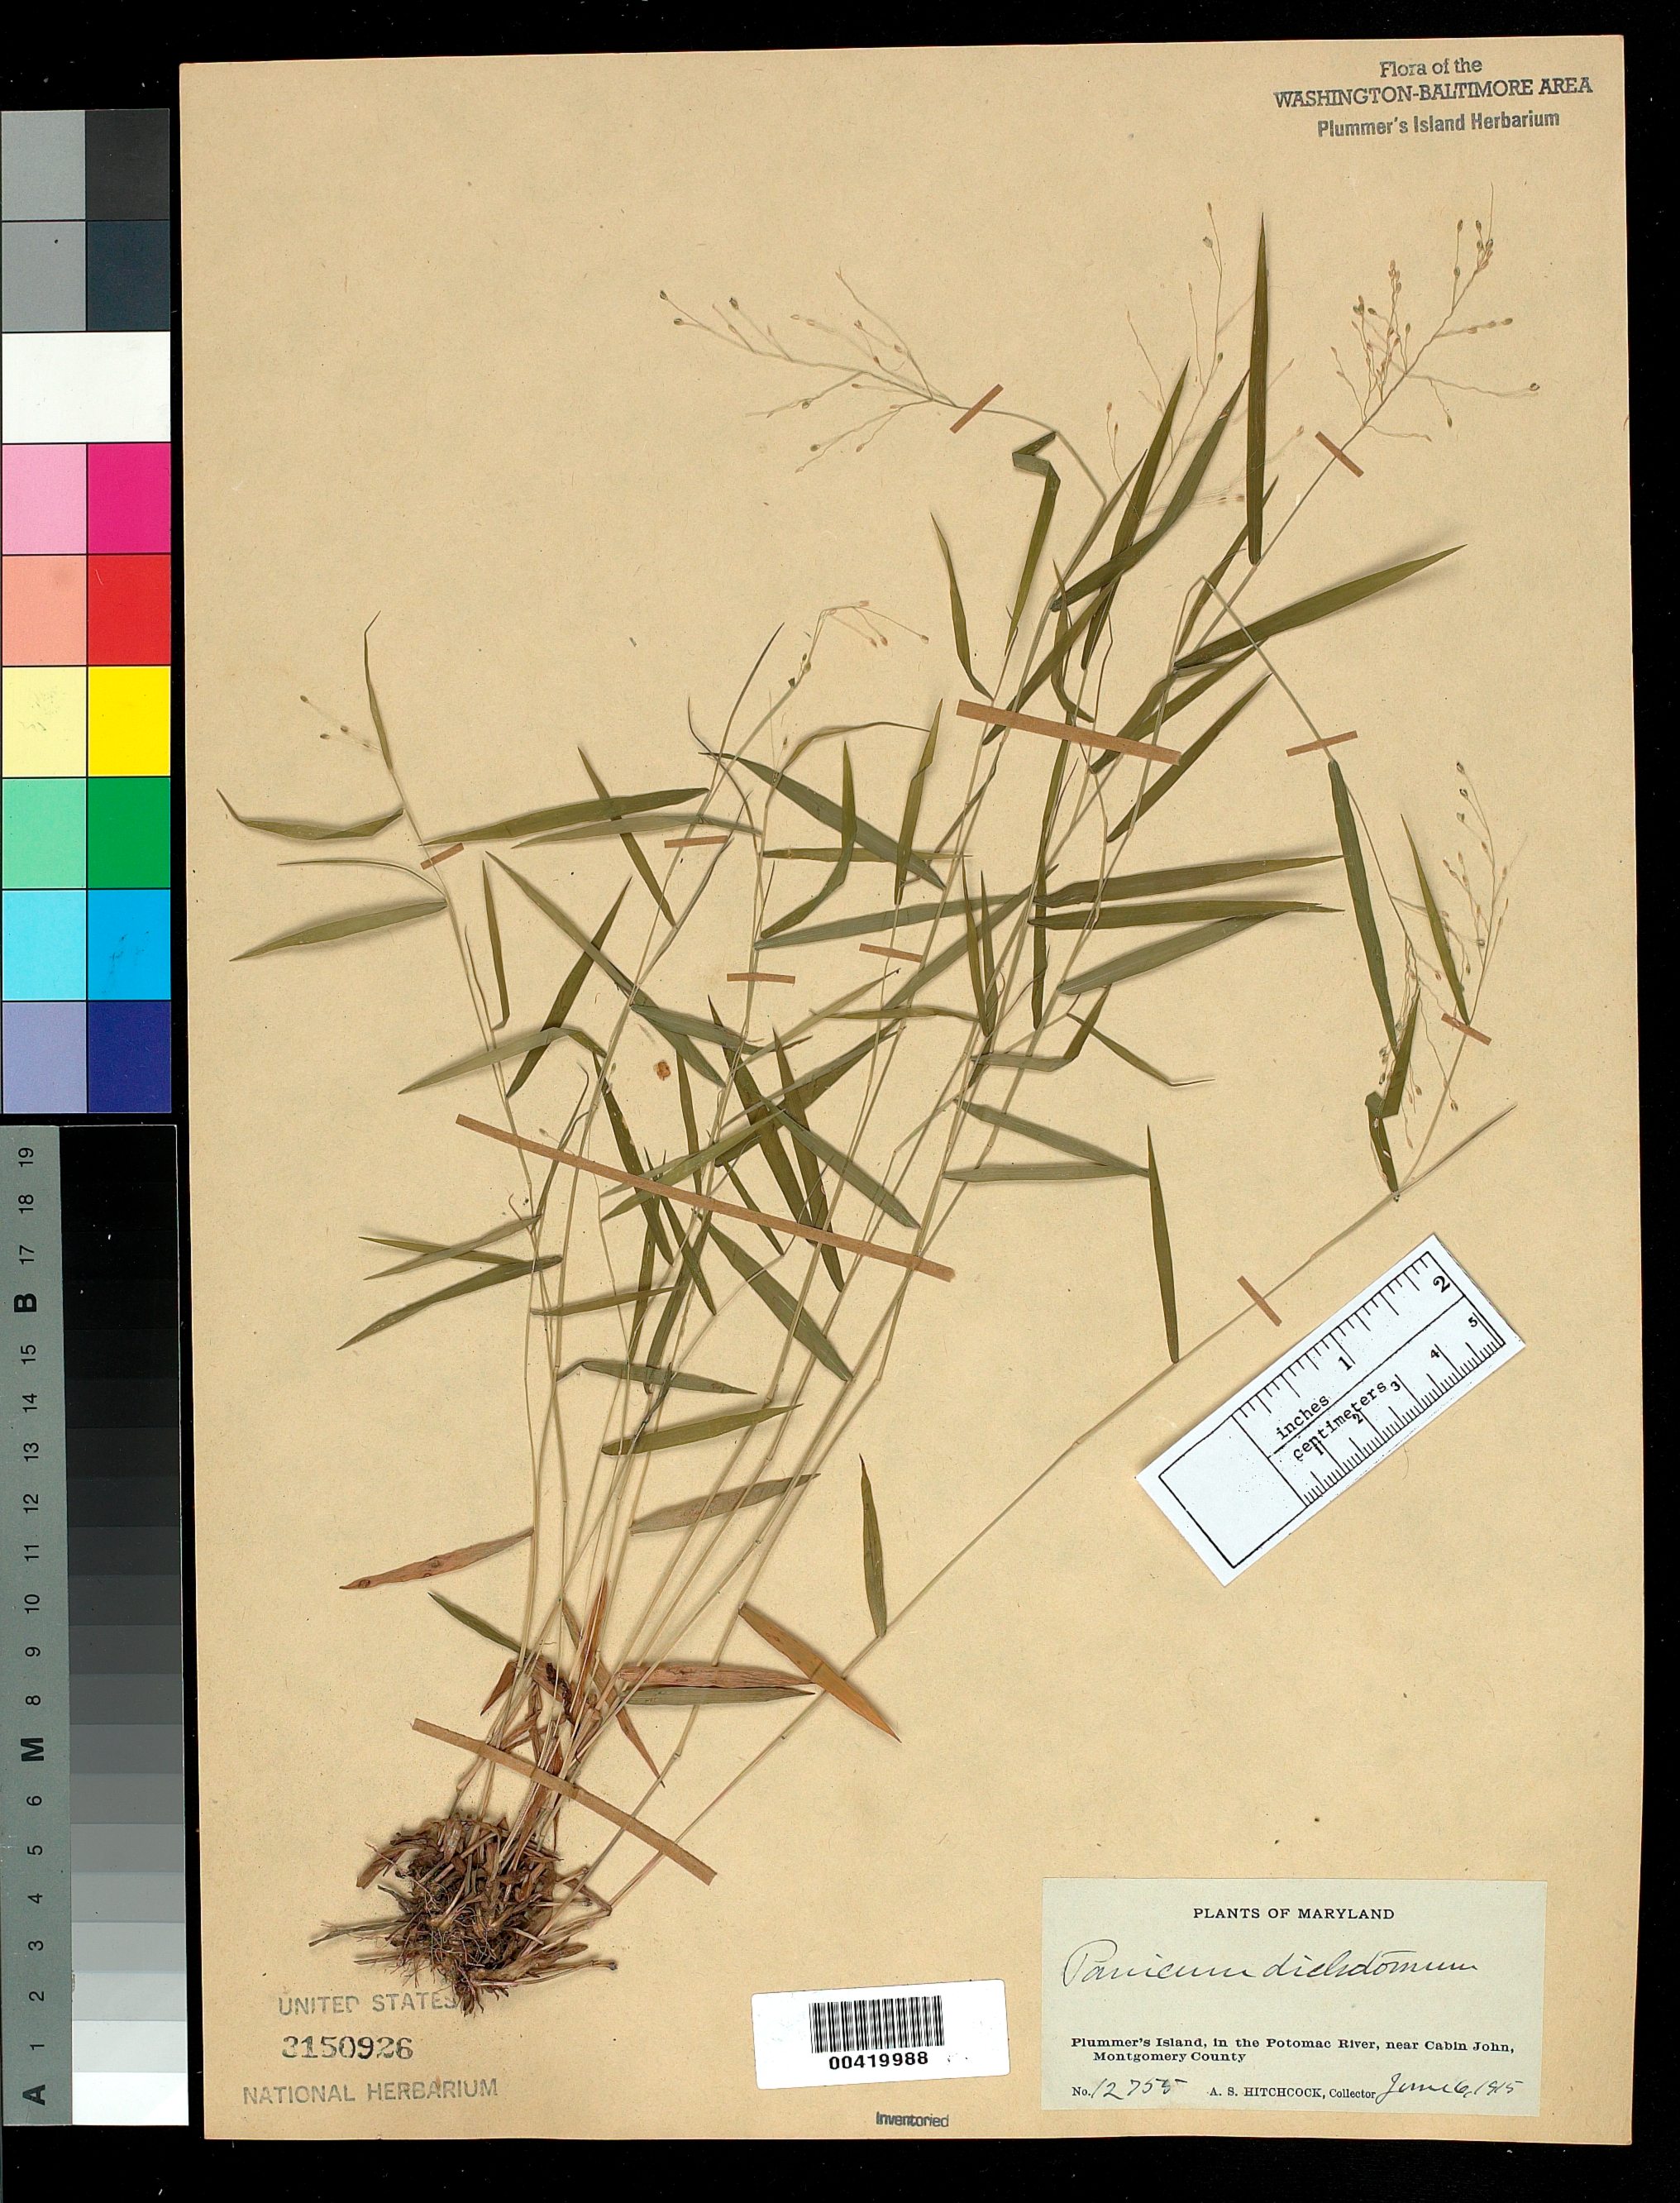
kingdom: Plantae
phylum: Tracheophyta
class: Liliopsida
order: Poales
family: Poaceae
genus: Dichanthelium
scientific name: Dichanthelium dichotomum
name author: (L.) Gould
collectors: A. S. Hitchcock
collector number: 12755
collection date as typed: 06 Jun 1915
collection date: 1915-06-06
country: United States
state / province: Maryland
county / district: Montgomery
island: Plummers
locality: Plummer's Island C. & O. Canal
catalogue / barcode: US 3150926